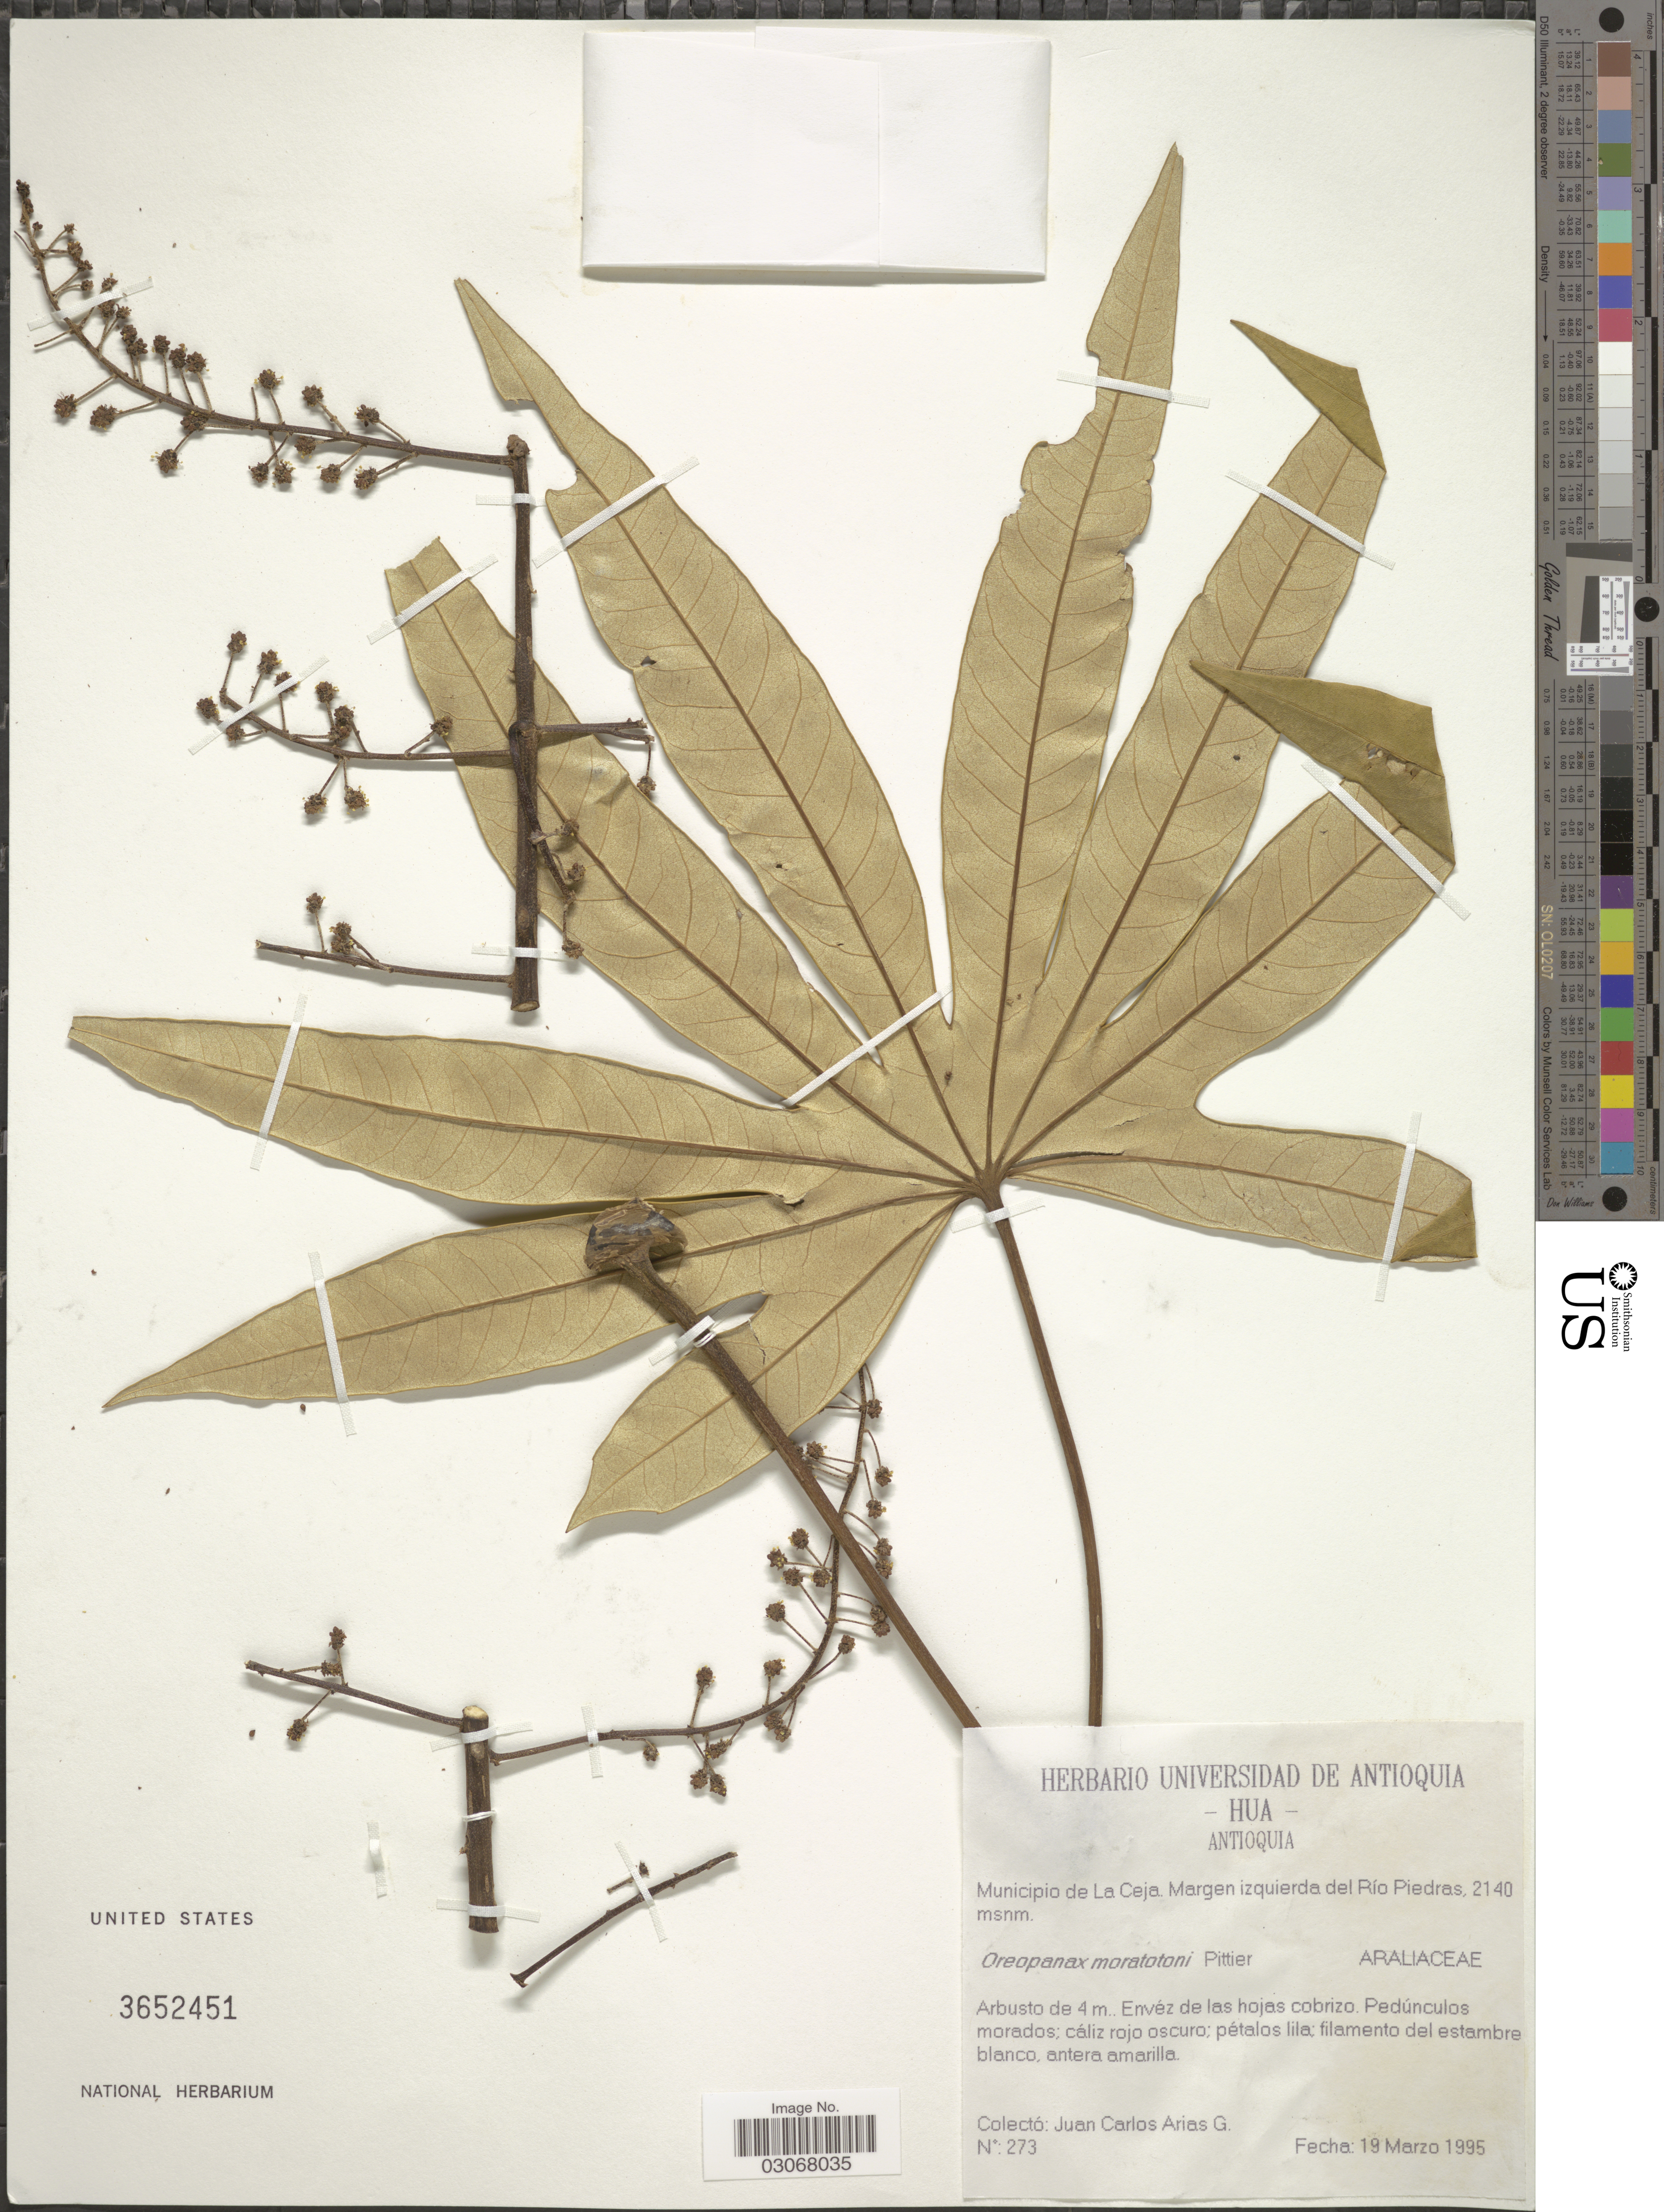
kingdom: Plantae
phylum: Tracheophyta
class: Magnoliopsida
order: Apiales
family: Araliaceae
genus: Oreopanax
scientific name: Oreopanax morototoni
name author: (Aubl.) Pittier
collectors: J. Arias G.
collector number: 273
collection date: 1995-03-19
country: Colombia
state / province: Antioquia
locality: Municipio de La Ceja. Margen izquierda del Río Piedras.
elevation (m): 2140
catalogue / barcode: US 3652451